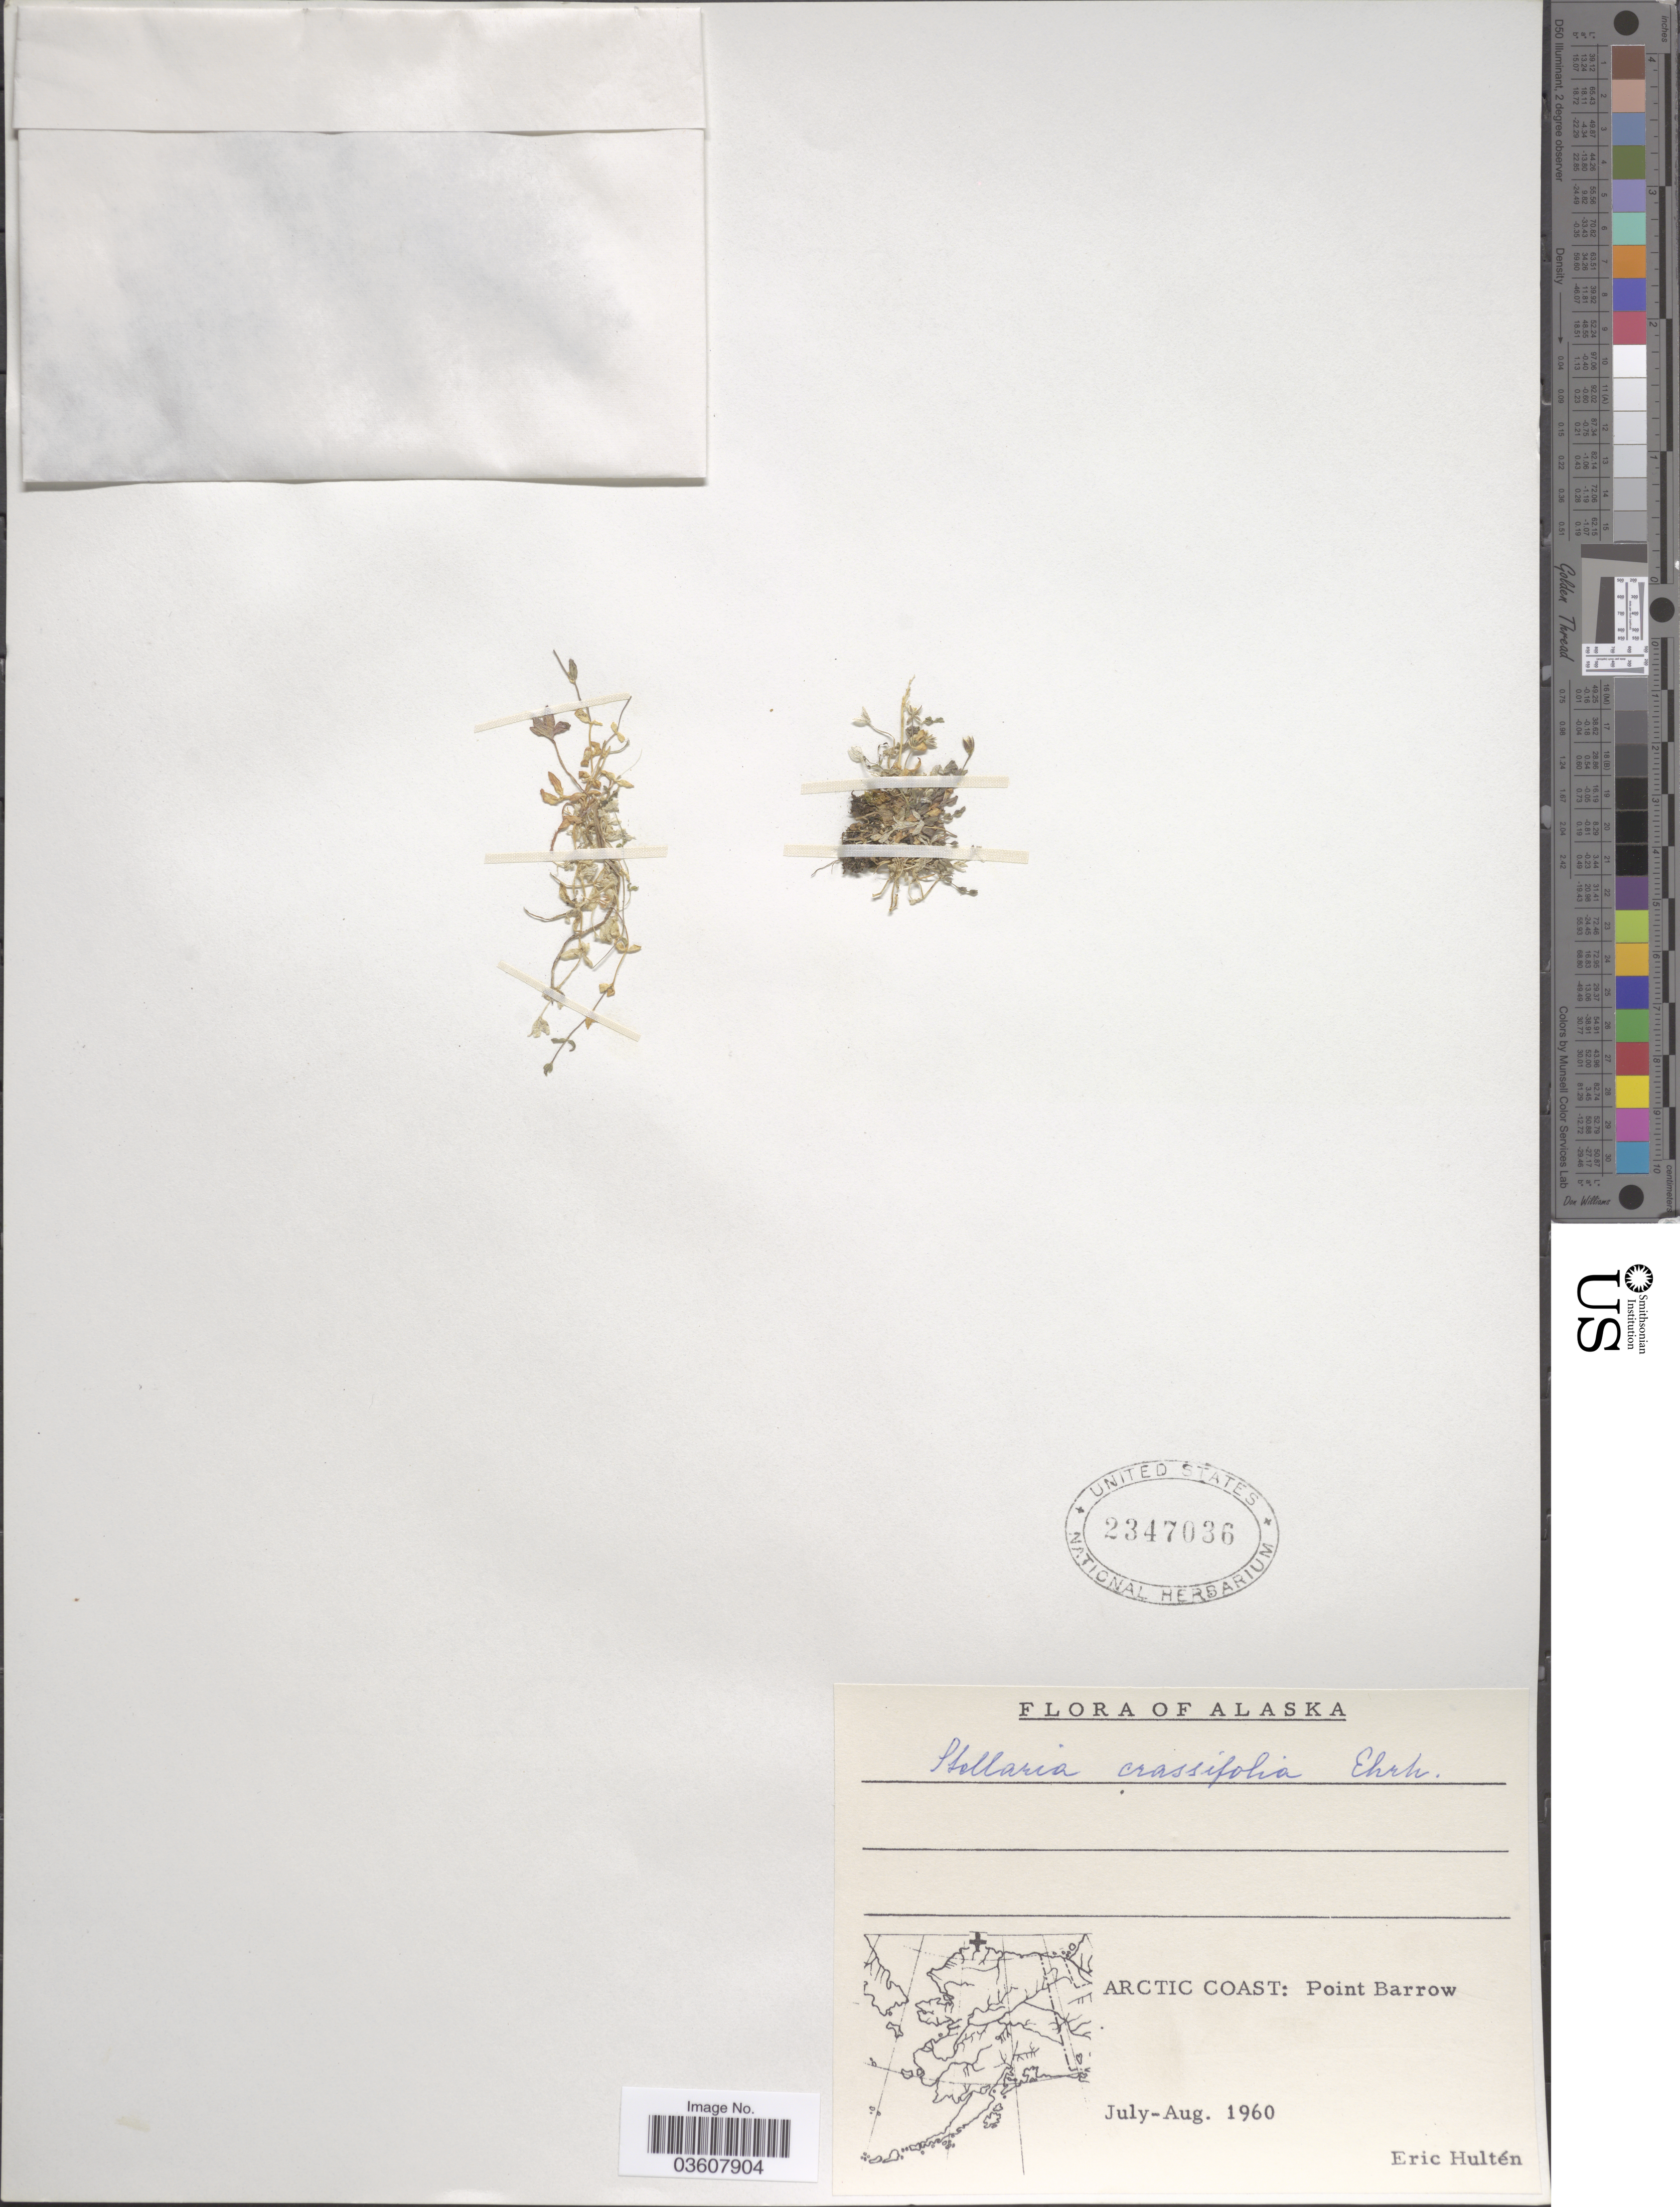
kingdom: Plantae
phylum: Tracheophyta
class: Magnoliopsida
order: Caryophyllales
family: Caryophyllaceae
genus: Stellaria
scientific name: Stellaria crassifolia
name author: Ehrh.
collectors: E. G. Hultén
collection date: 1960-07/1960-08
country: United States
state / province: Alaska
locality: Arctic Coast: Point Barrow.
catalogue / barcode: US 2347036